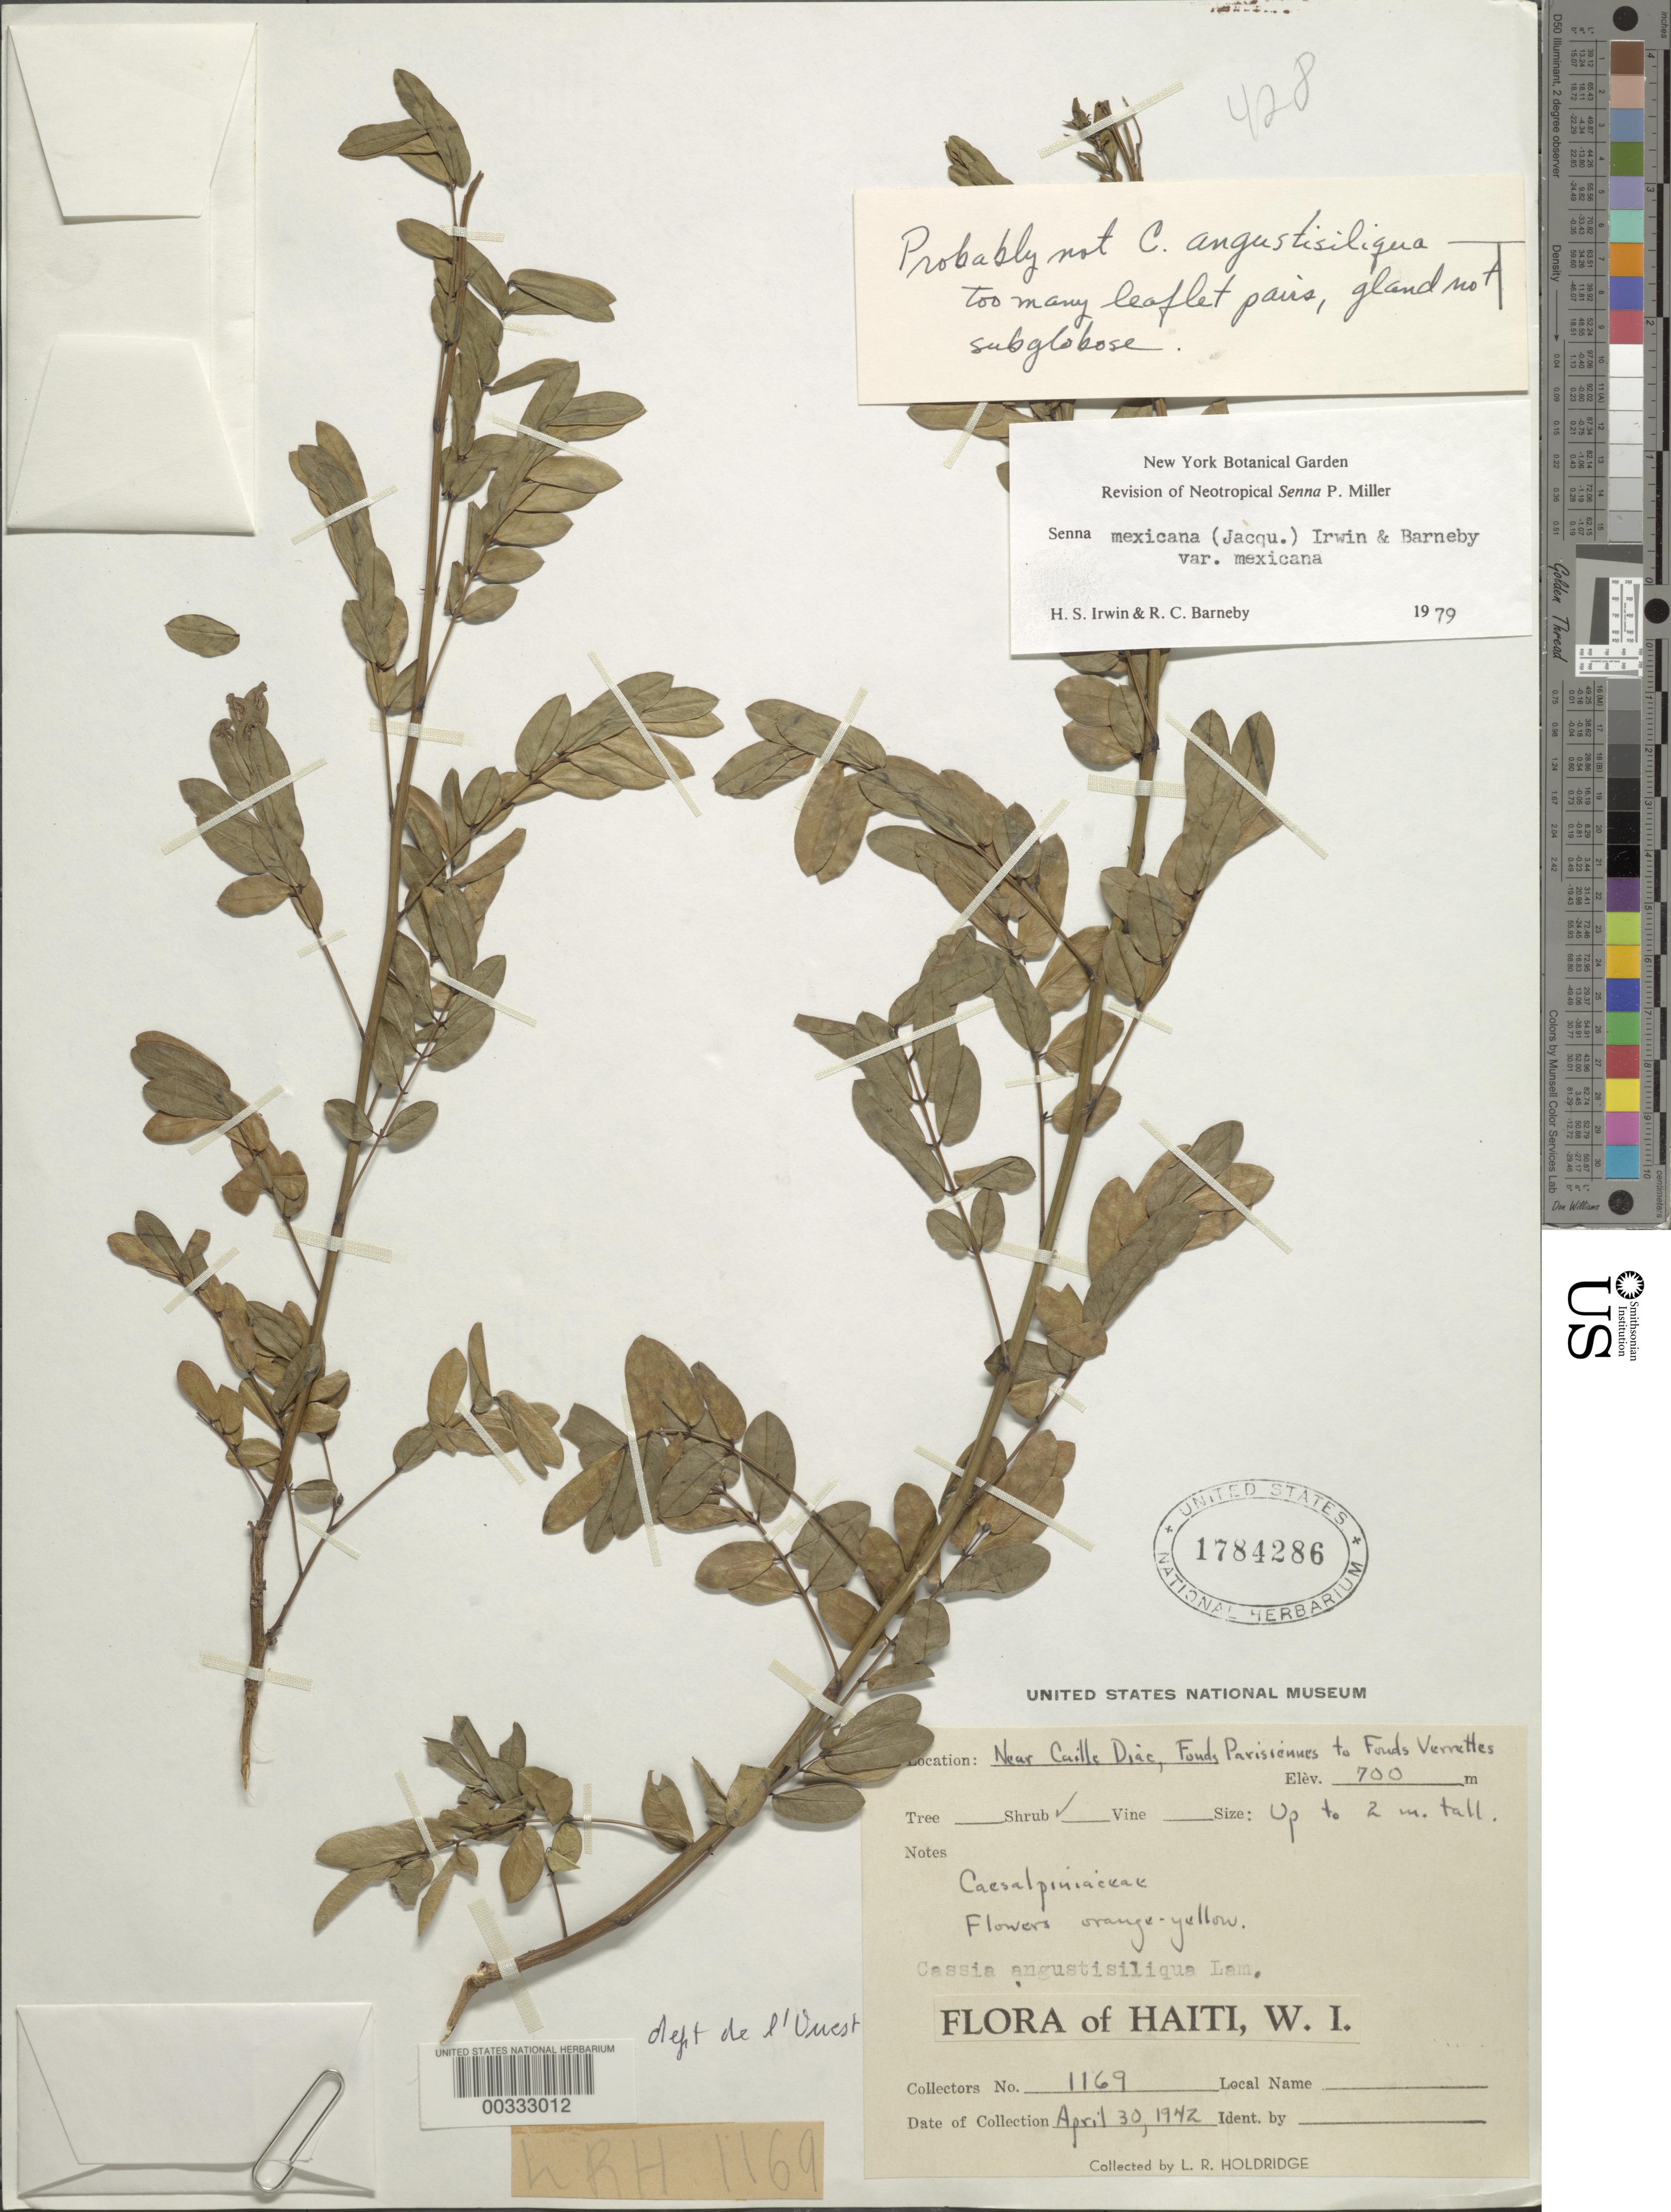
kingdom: Plantae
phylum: Tracheophyta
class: Magnoliopsida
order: Fabales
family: Fabaceae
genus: Senna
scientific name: Senna mexicana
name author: (Jacq.) H.S. Irwin & Barneby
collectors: L. Holdridge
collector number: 1169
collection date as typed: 30 Apr 1942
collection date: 1942-04-30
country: Haiti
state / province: Ouest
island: Hispaniola Island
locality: Near cuille diae, fonds parisiennes to fonds verrettes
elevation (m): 700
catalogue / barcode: US 1784286